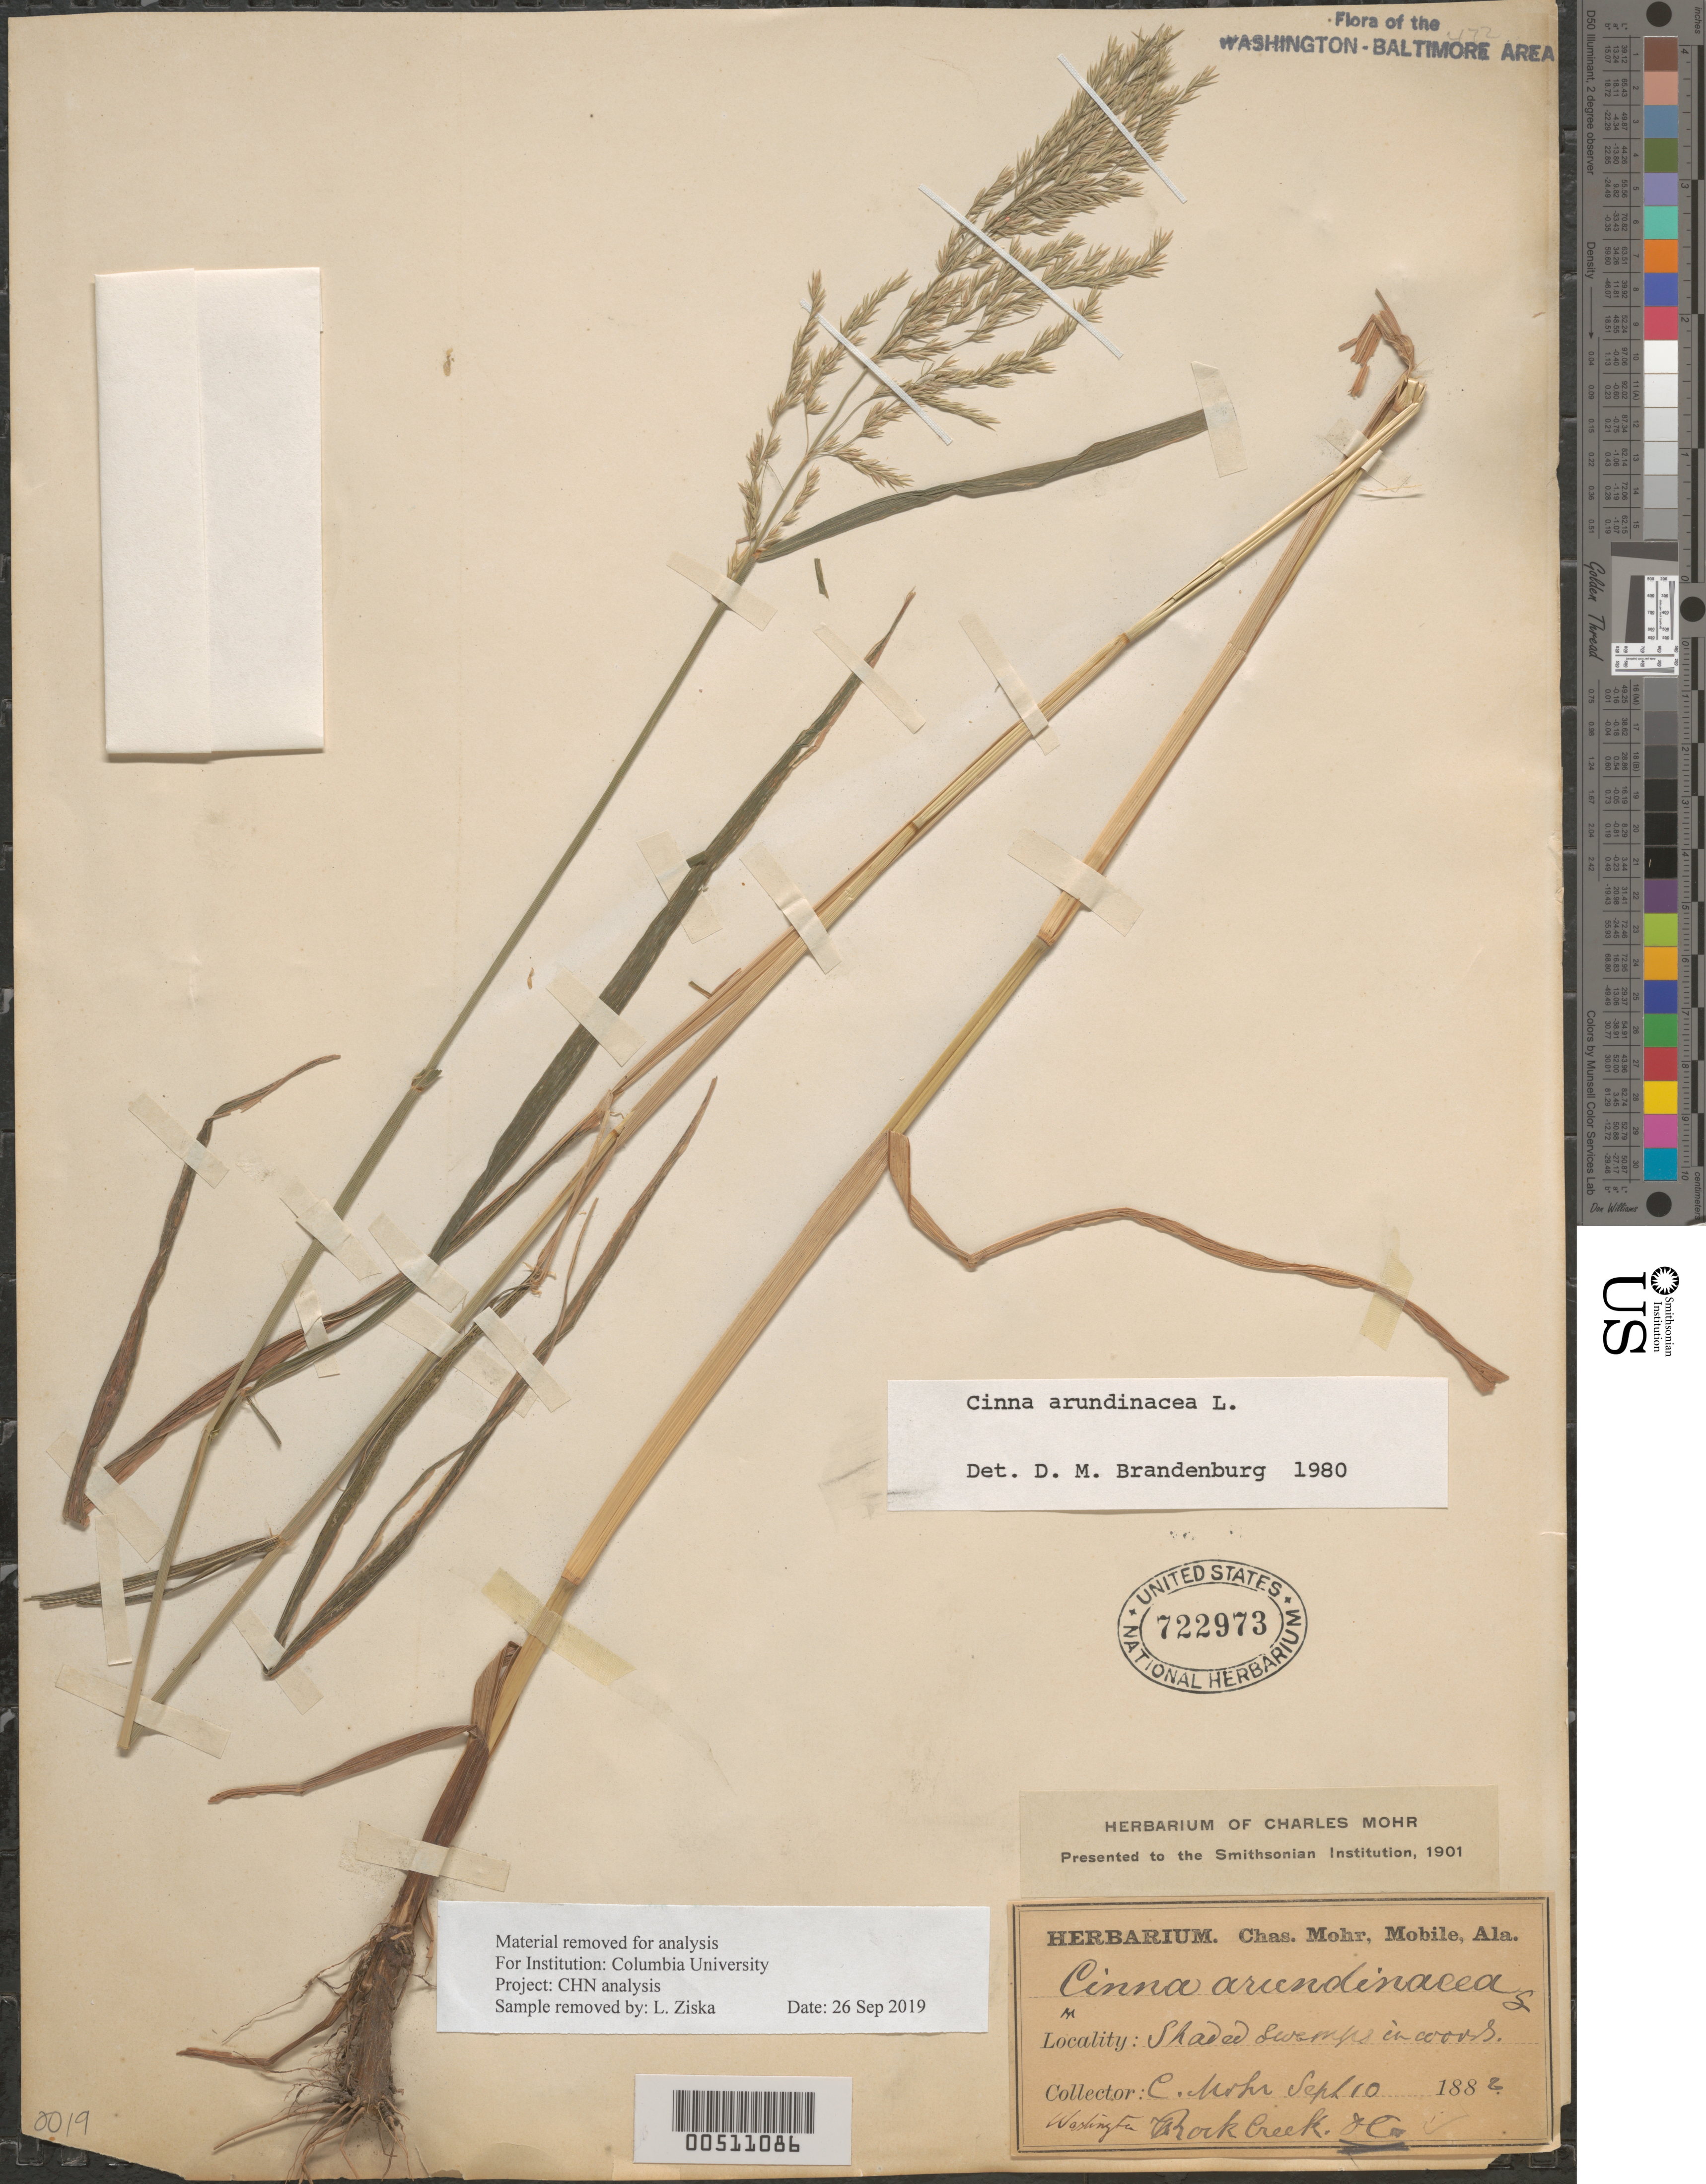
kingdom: Plantae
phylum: Tracheophyta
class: Liliopsida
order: Poales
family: Poaceae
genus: Cinna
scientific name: Cinna arundinacea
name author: L.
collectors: C. T. Mohr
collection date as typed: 10 Sep 1882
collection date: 1882-09-10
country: United States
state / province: District of Columbia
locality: Rock Creek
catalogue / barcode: US 722973